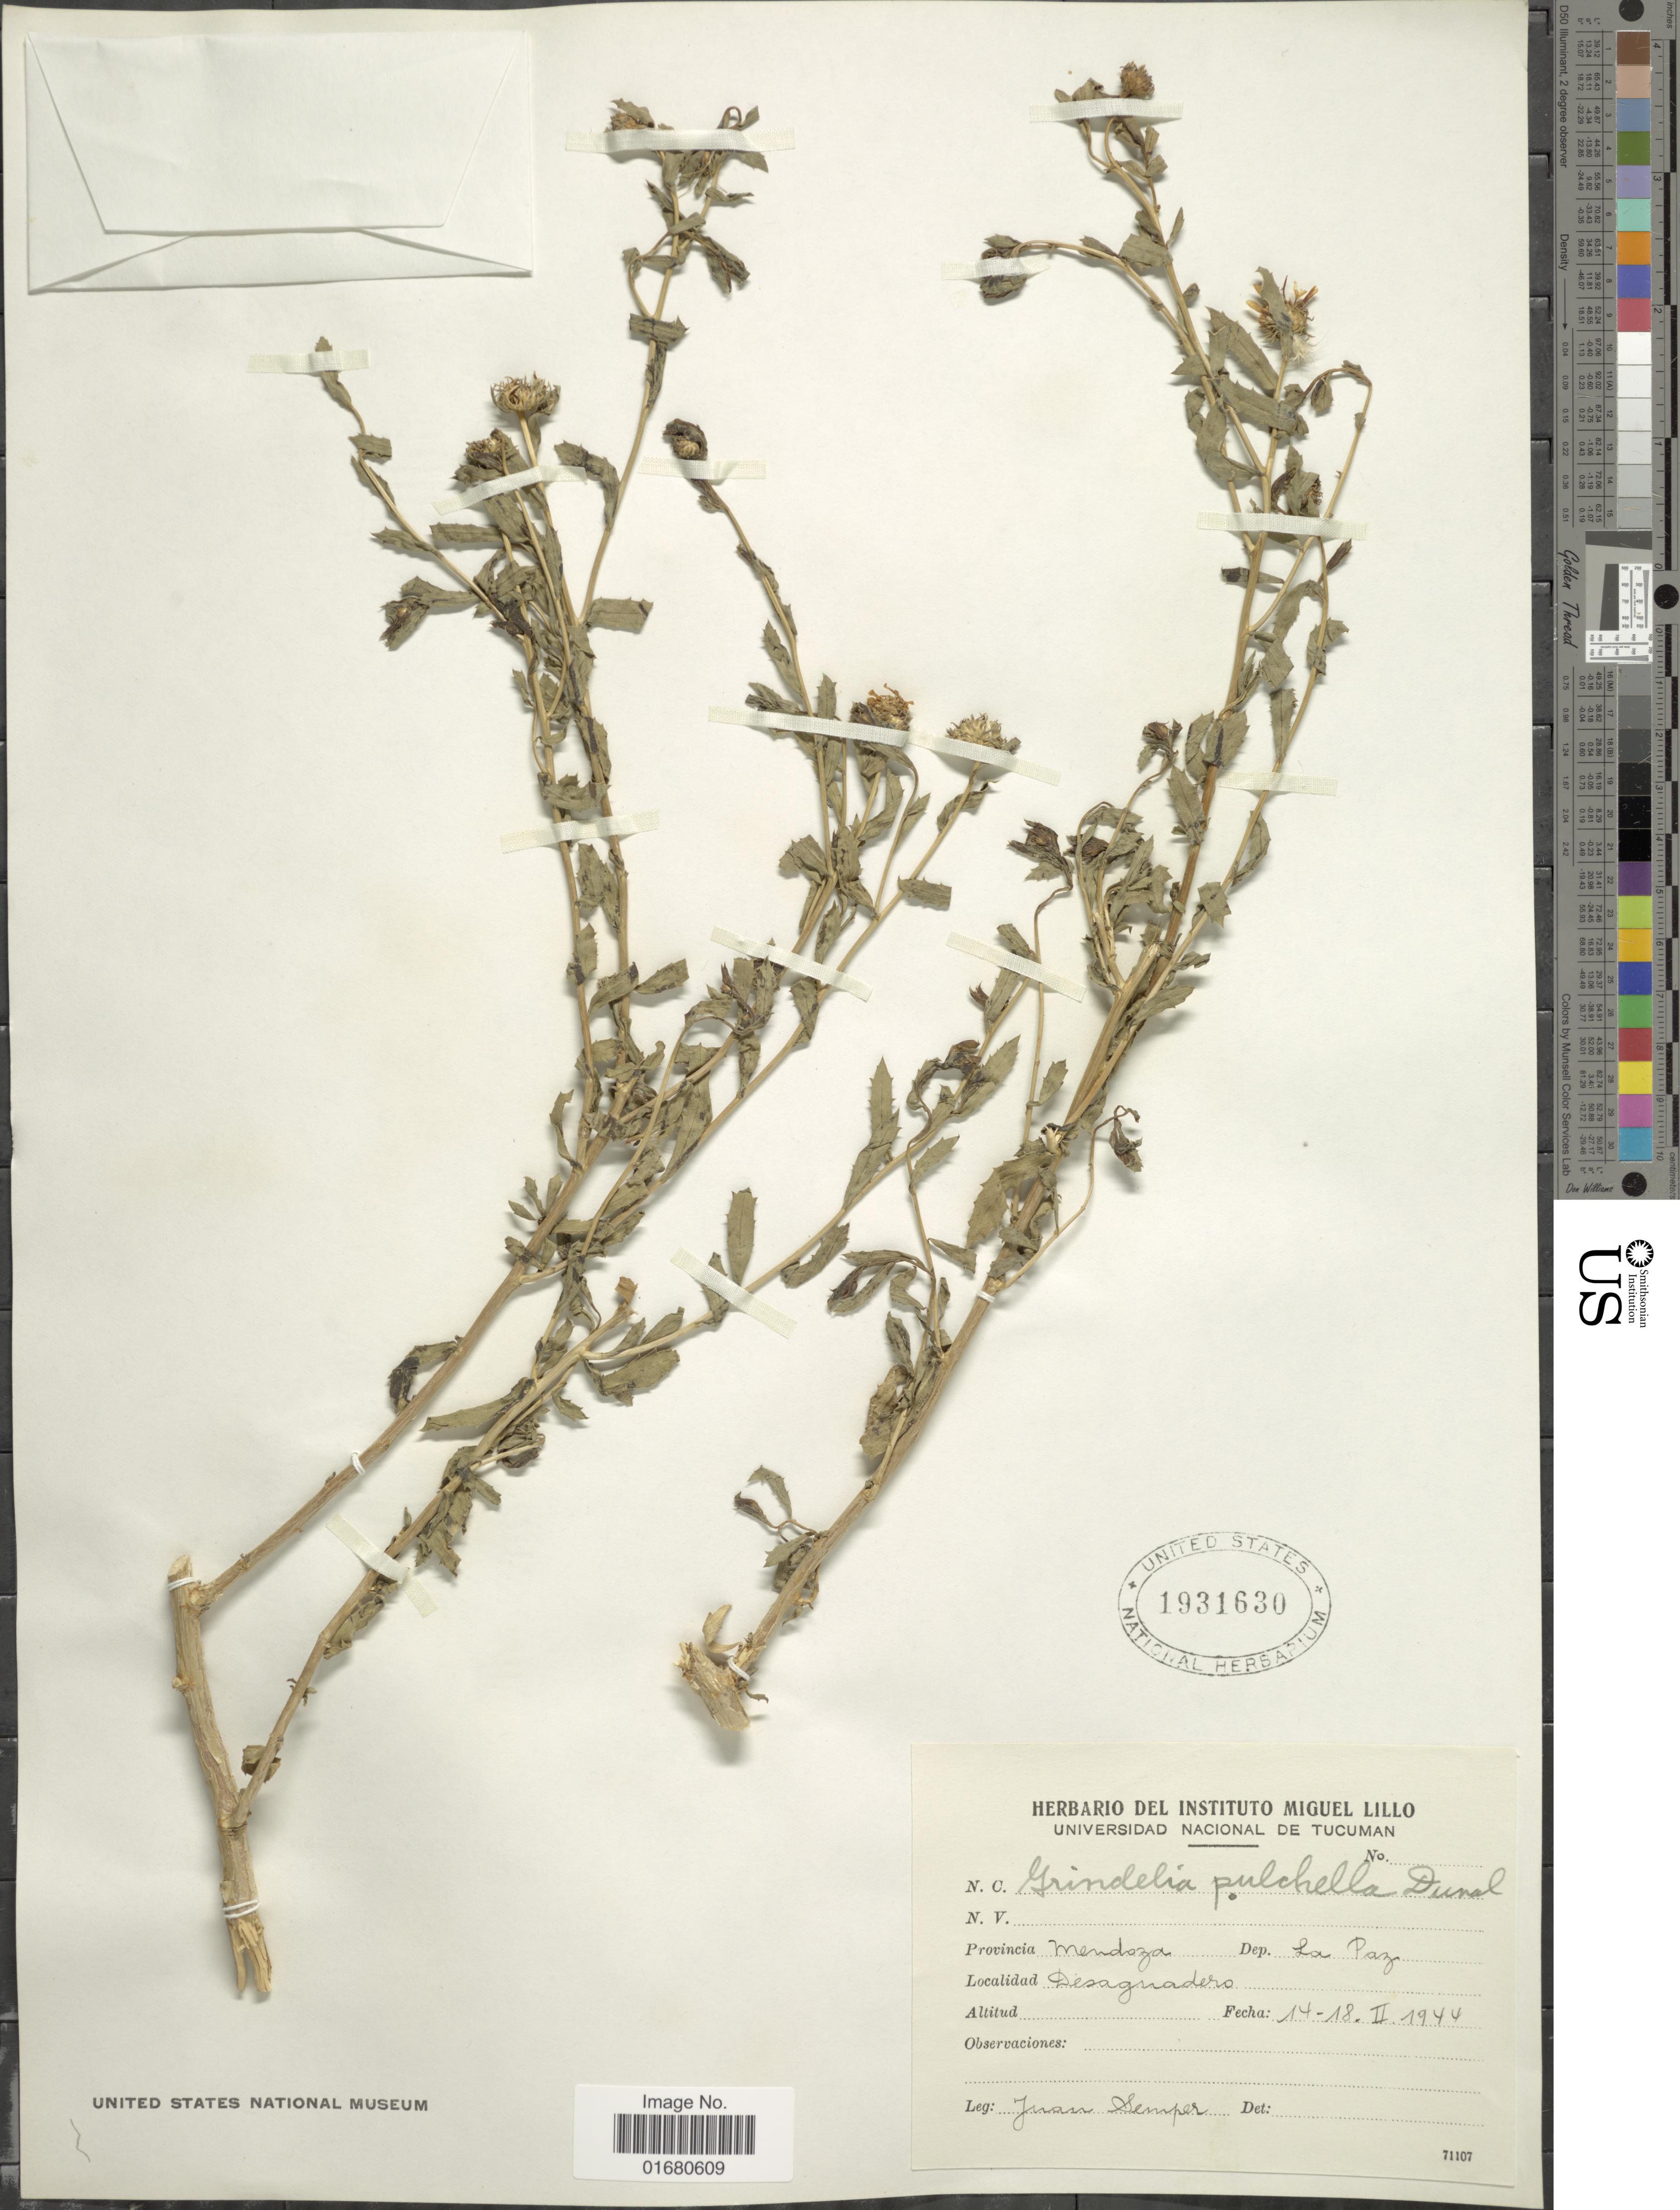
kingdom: Plantae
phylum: Tracheophyta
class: Magnoliopsida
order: Asterales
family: Asteraceae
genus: Grindelia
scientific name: Grindelia pulchella var. pulchella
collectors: J. Semper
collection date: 1944-02-14/1944-02-18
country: Argentina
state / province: Mendoza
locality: Dep. La Paz, Desaguadero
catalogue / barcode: US 1931630